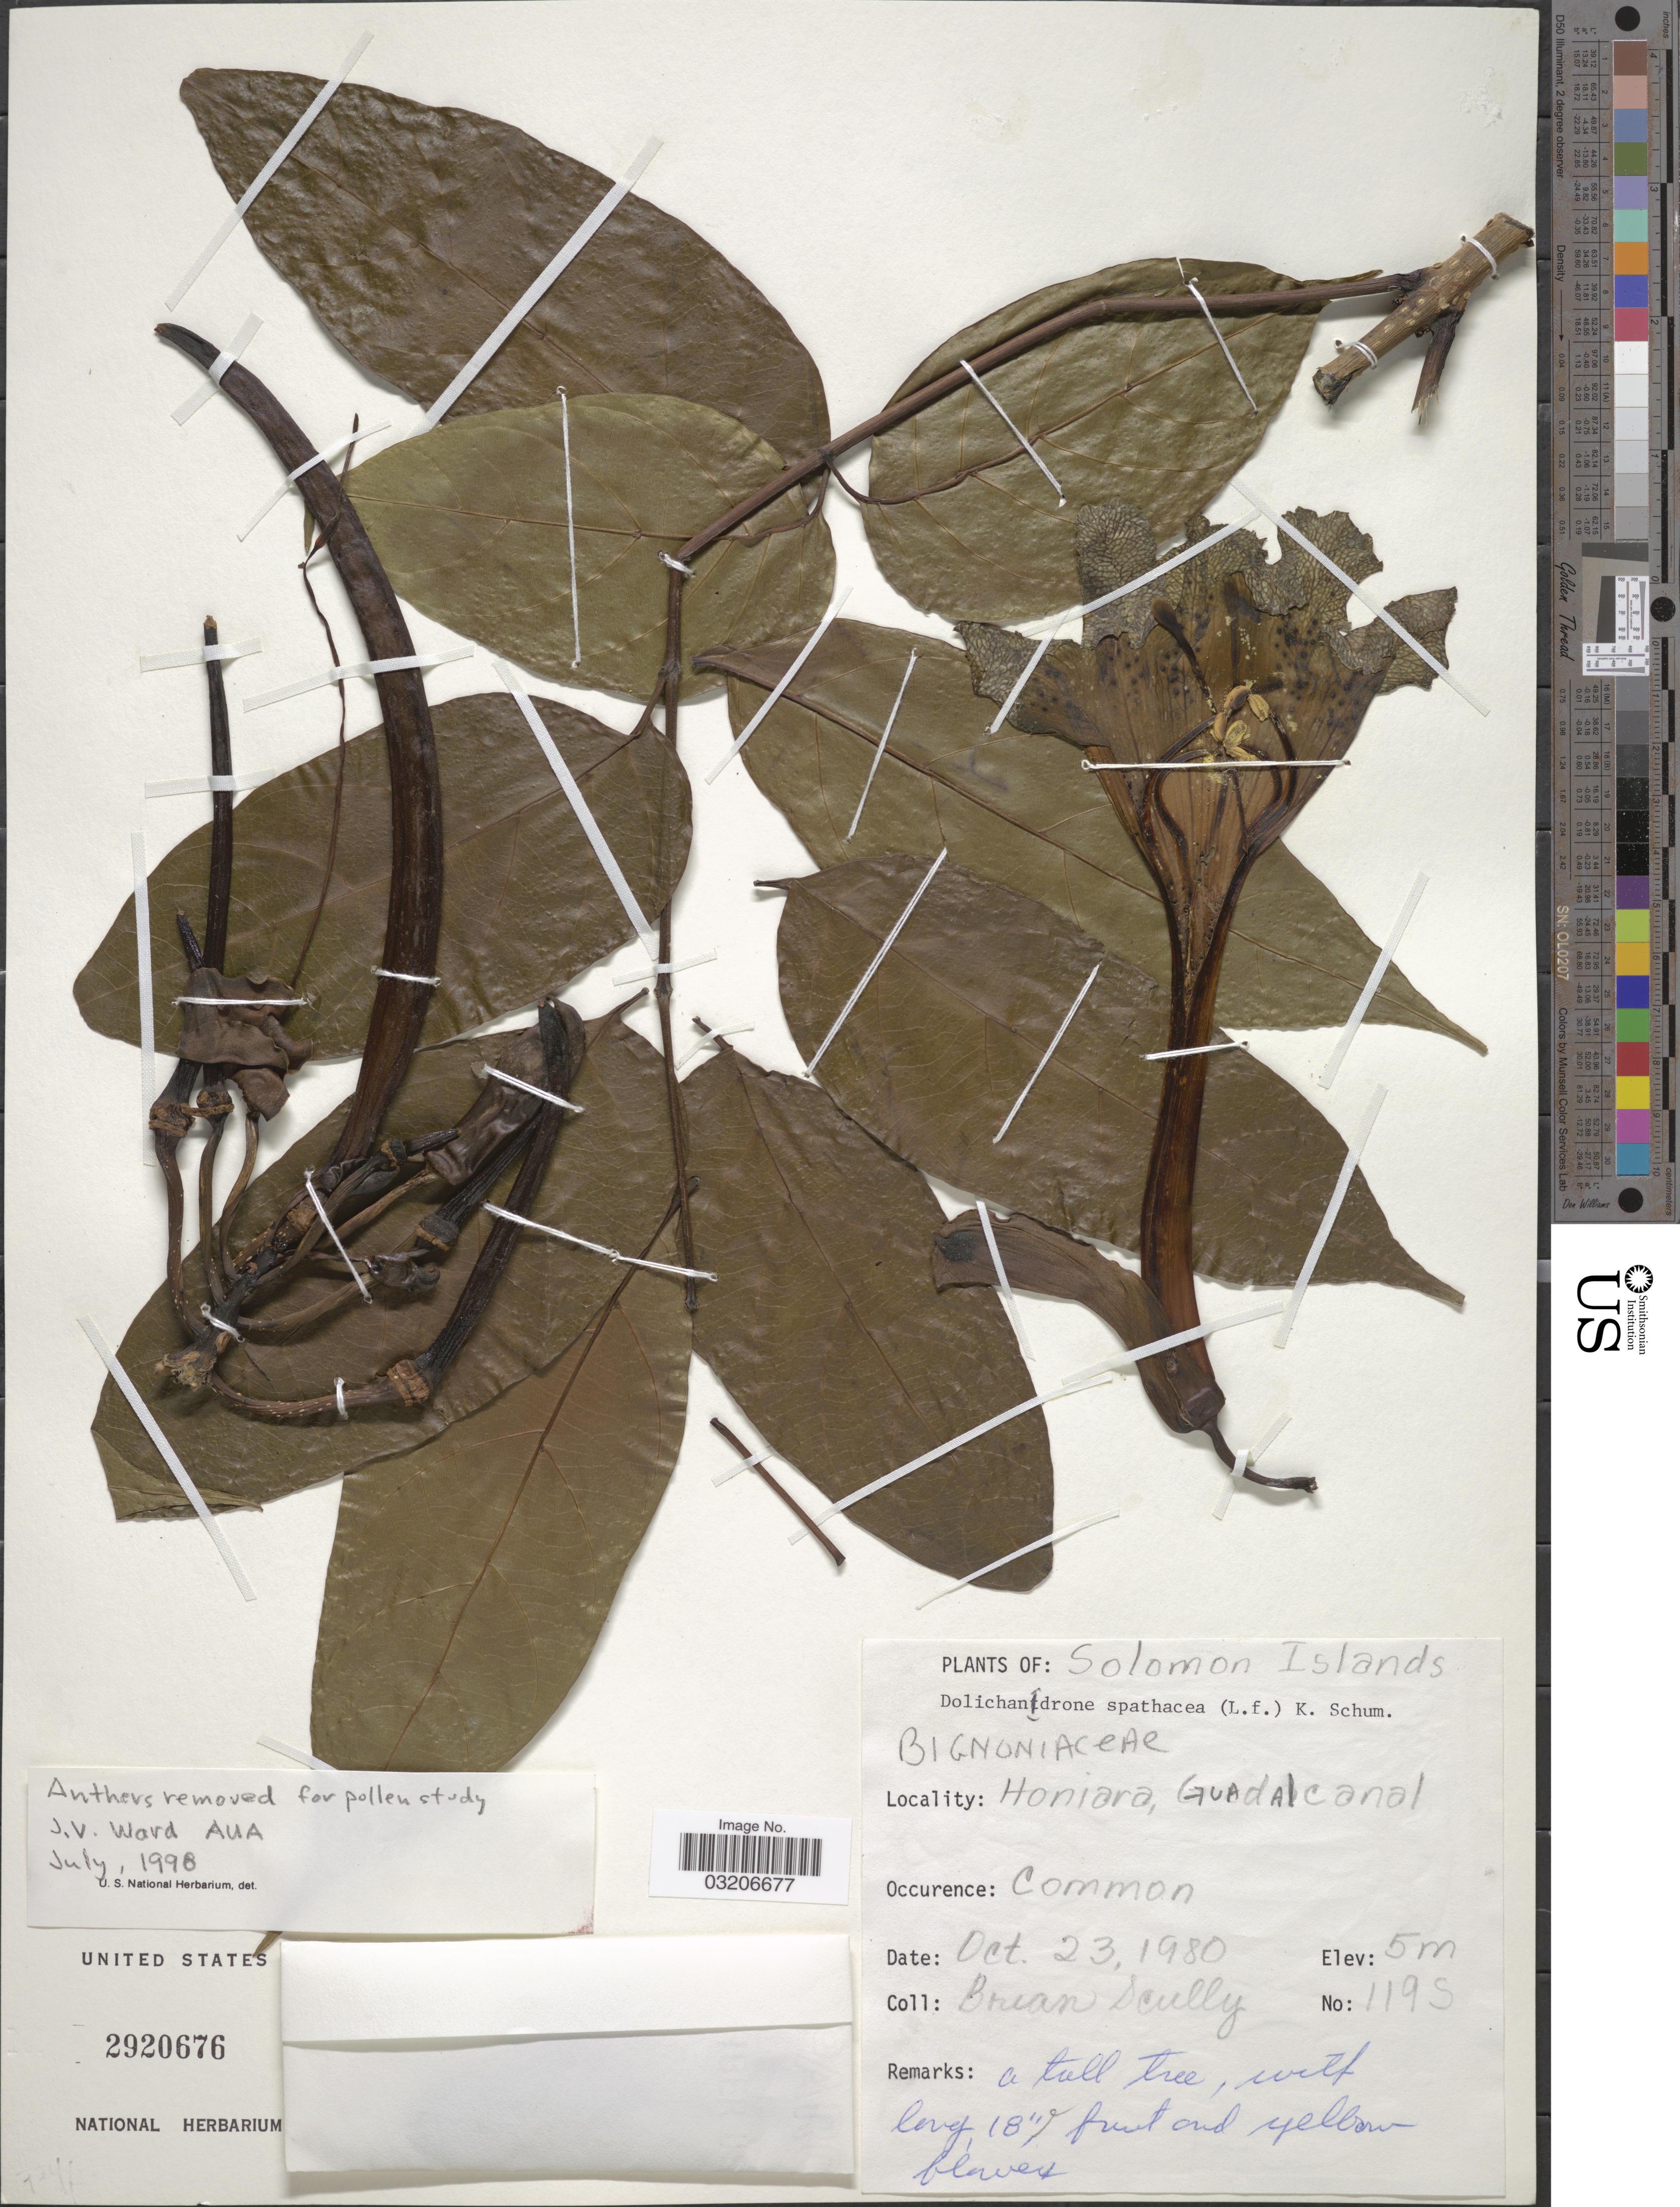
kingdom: Plantae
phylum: Tracheophyta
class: Magnoliopsida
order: Lamiales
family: Bignoniaceae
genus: Dolichandrone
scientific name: Dolichandrone spathacea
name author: (L. f.) K. Schum.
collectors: B. Scully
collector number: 119S*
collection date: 1980-10-23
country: Solomon Islands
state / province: Solomon Islands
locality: Honiara, Guadalcanal.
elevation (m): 5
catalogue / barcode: US 2920676